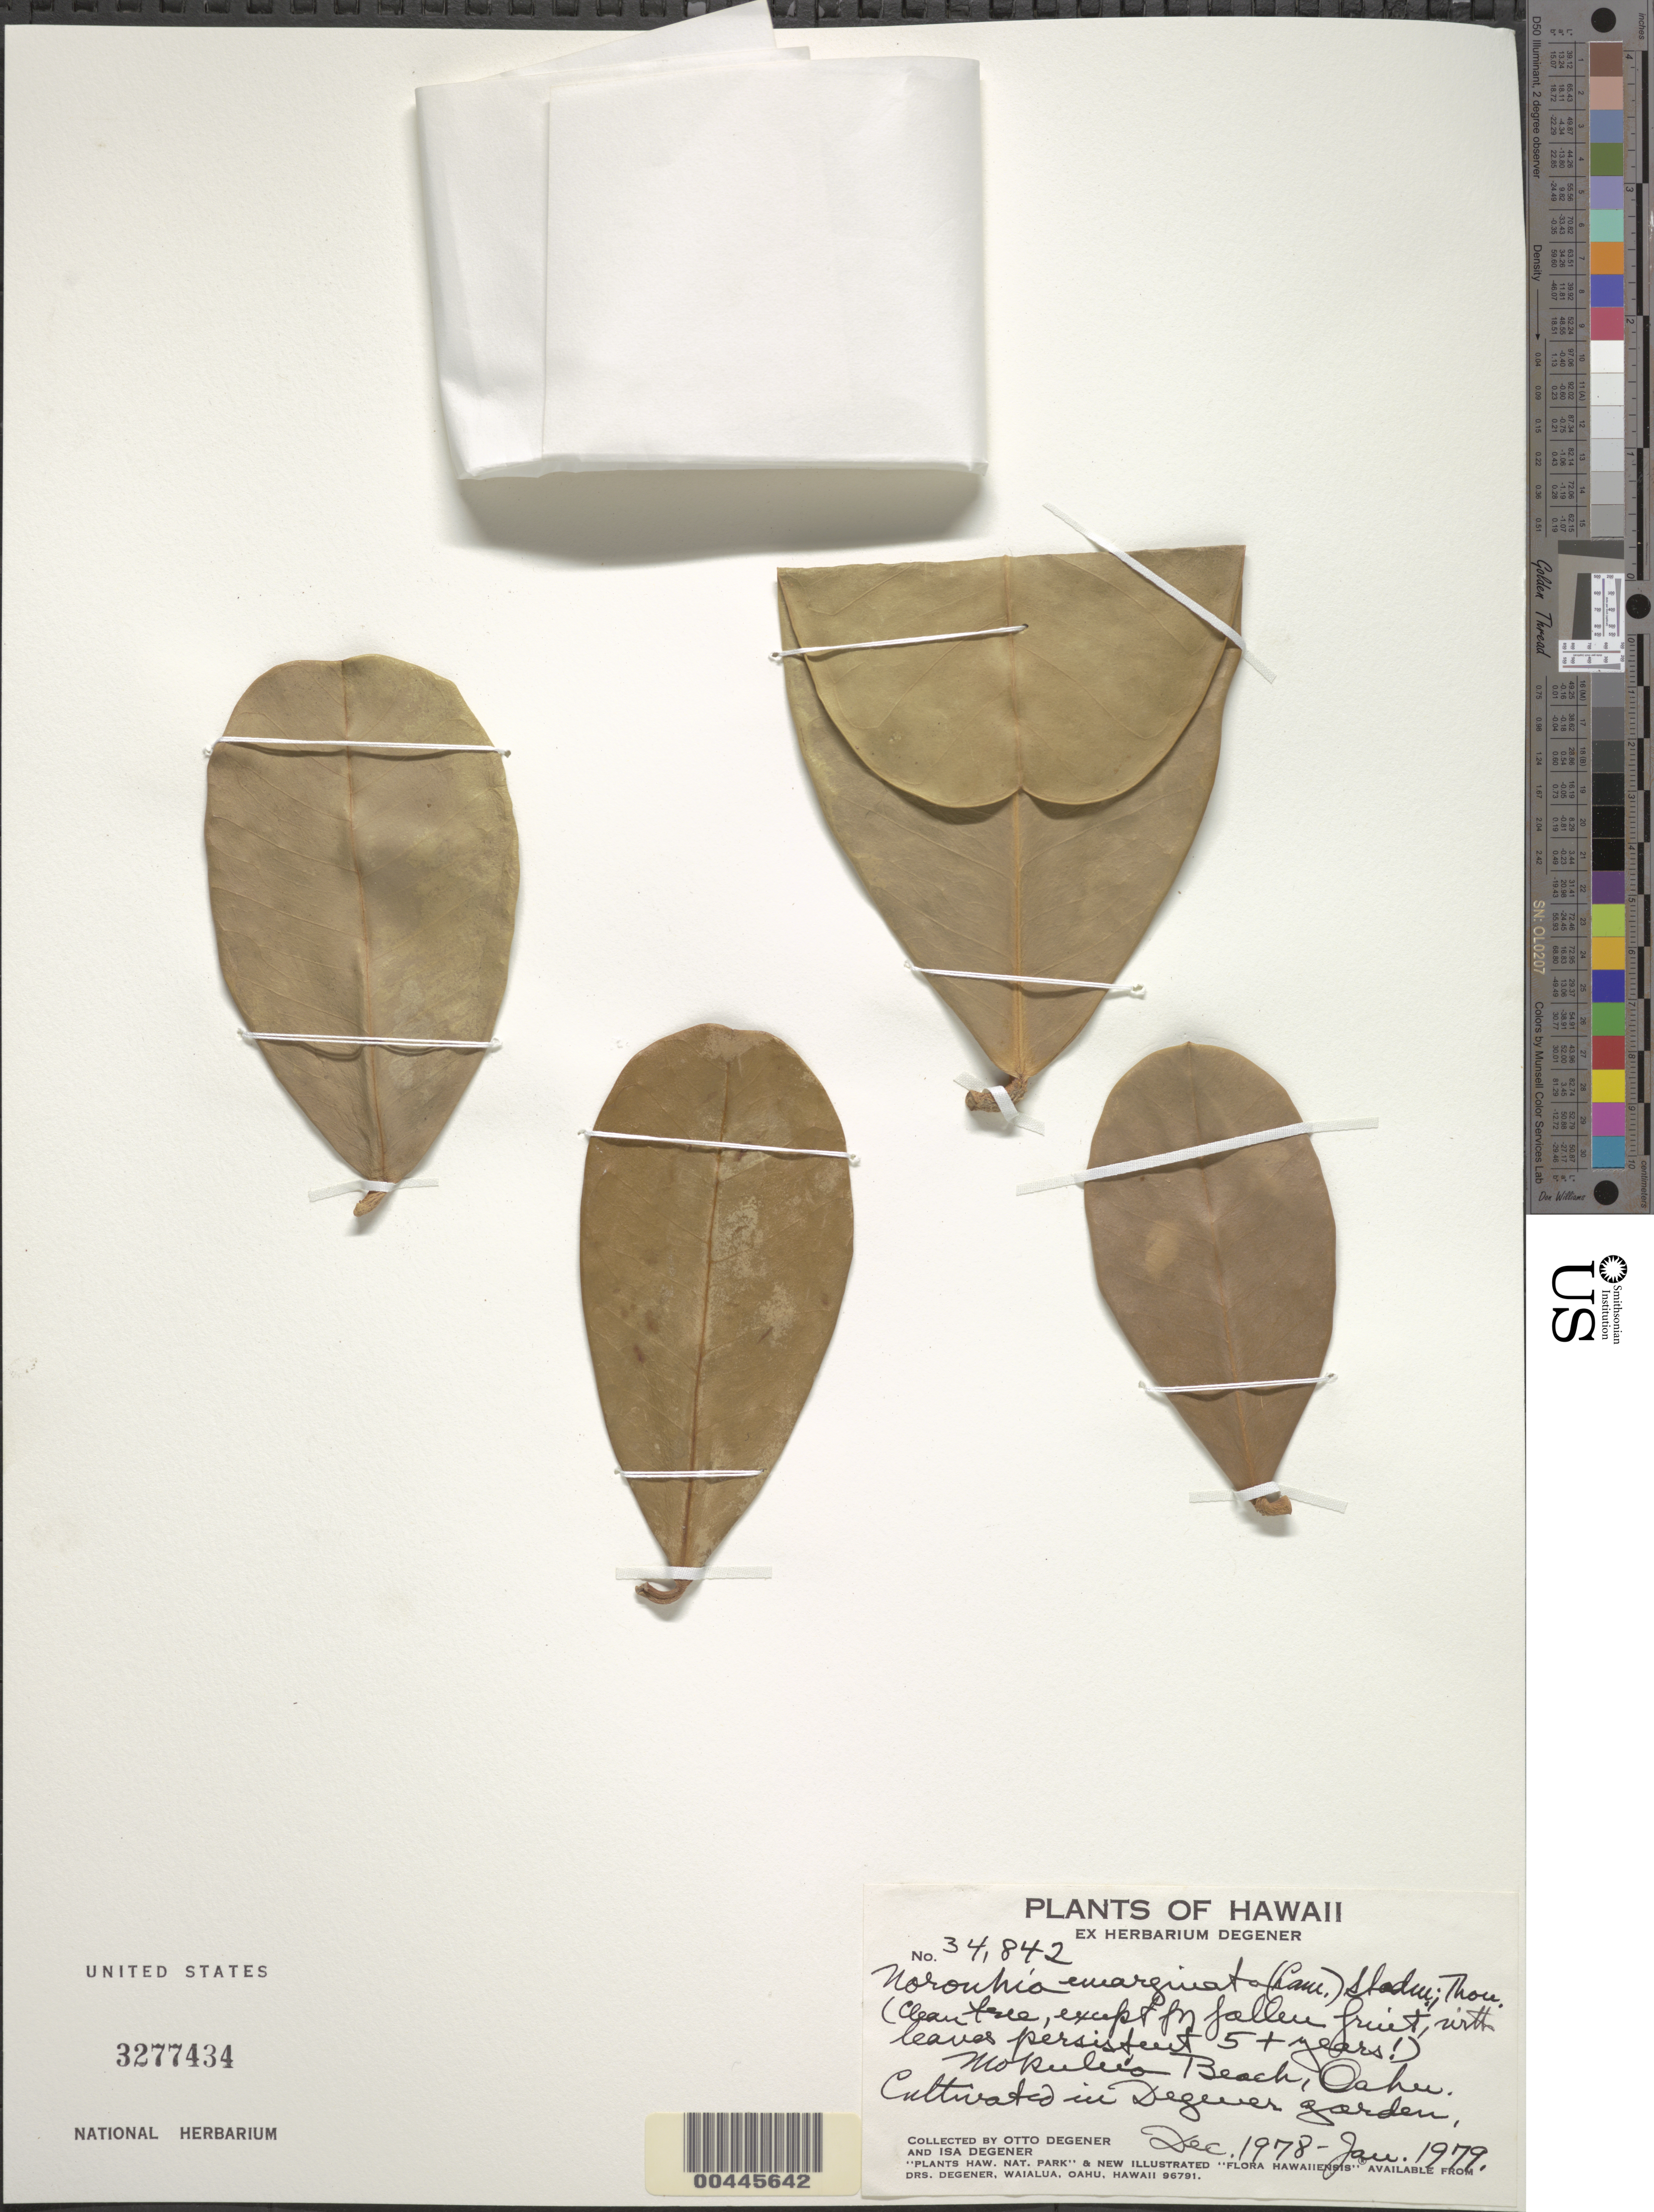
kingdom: Plantae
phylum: Tracheophyta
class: Magnoliopsida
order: Lamiales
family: Oleaceae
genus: Noronhia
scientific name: Noronhia emarginata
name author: (Lam.) Thouars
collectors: O. Degener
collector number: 34842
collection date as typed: Dec 1978 to Jan 1979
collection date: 1978-12/1979-01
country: United States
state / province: Hawaii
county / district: Honolulu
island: Oahu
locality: Mokulia Beach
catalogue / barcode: US 3277434